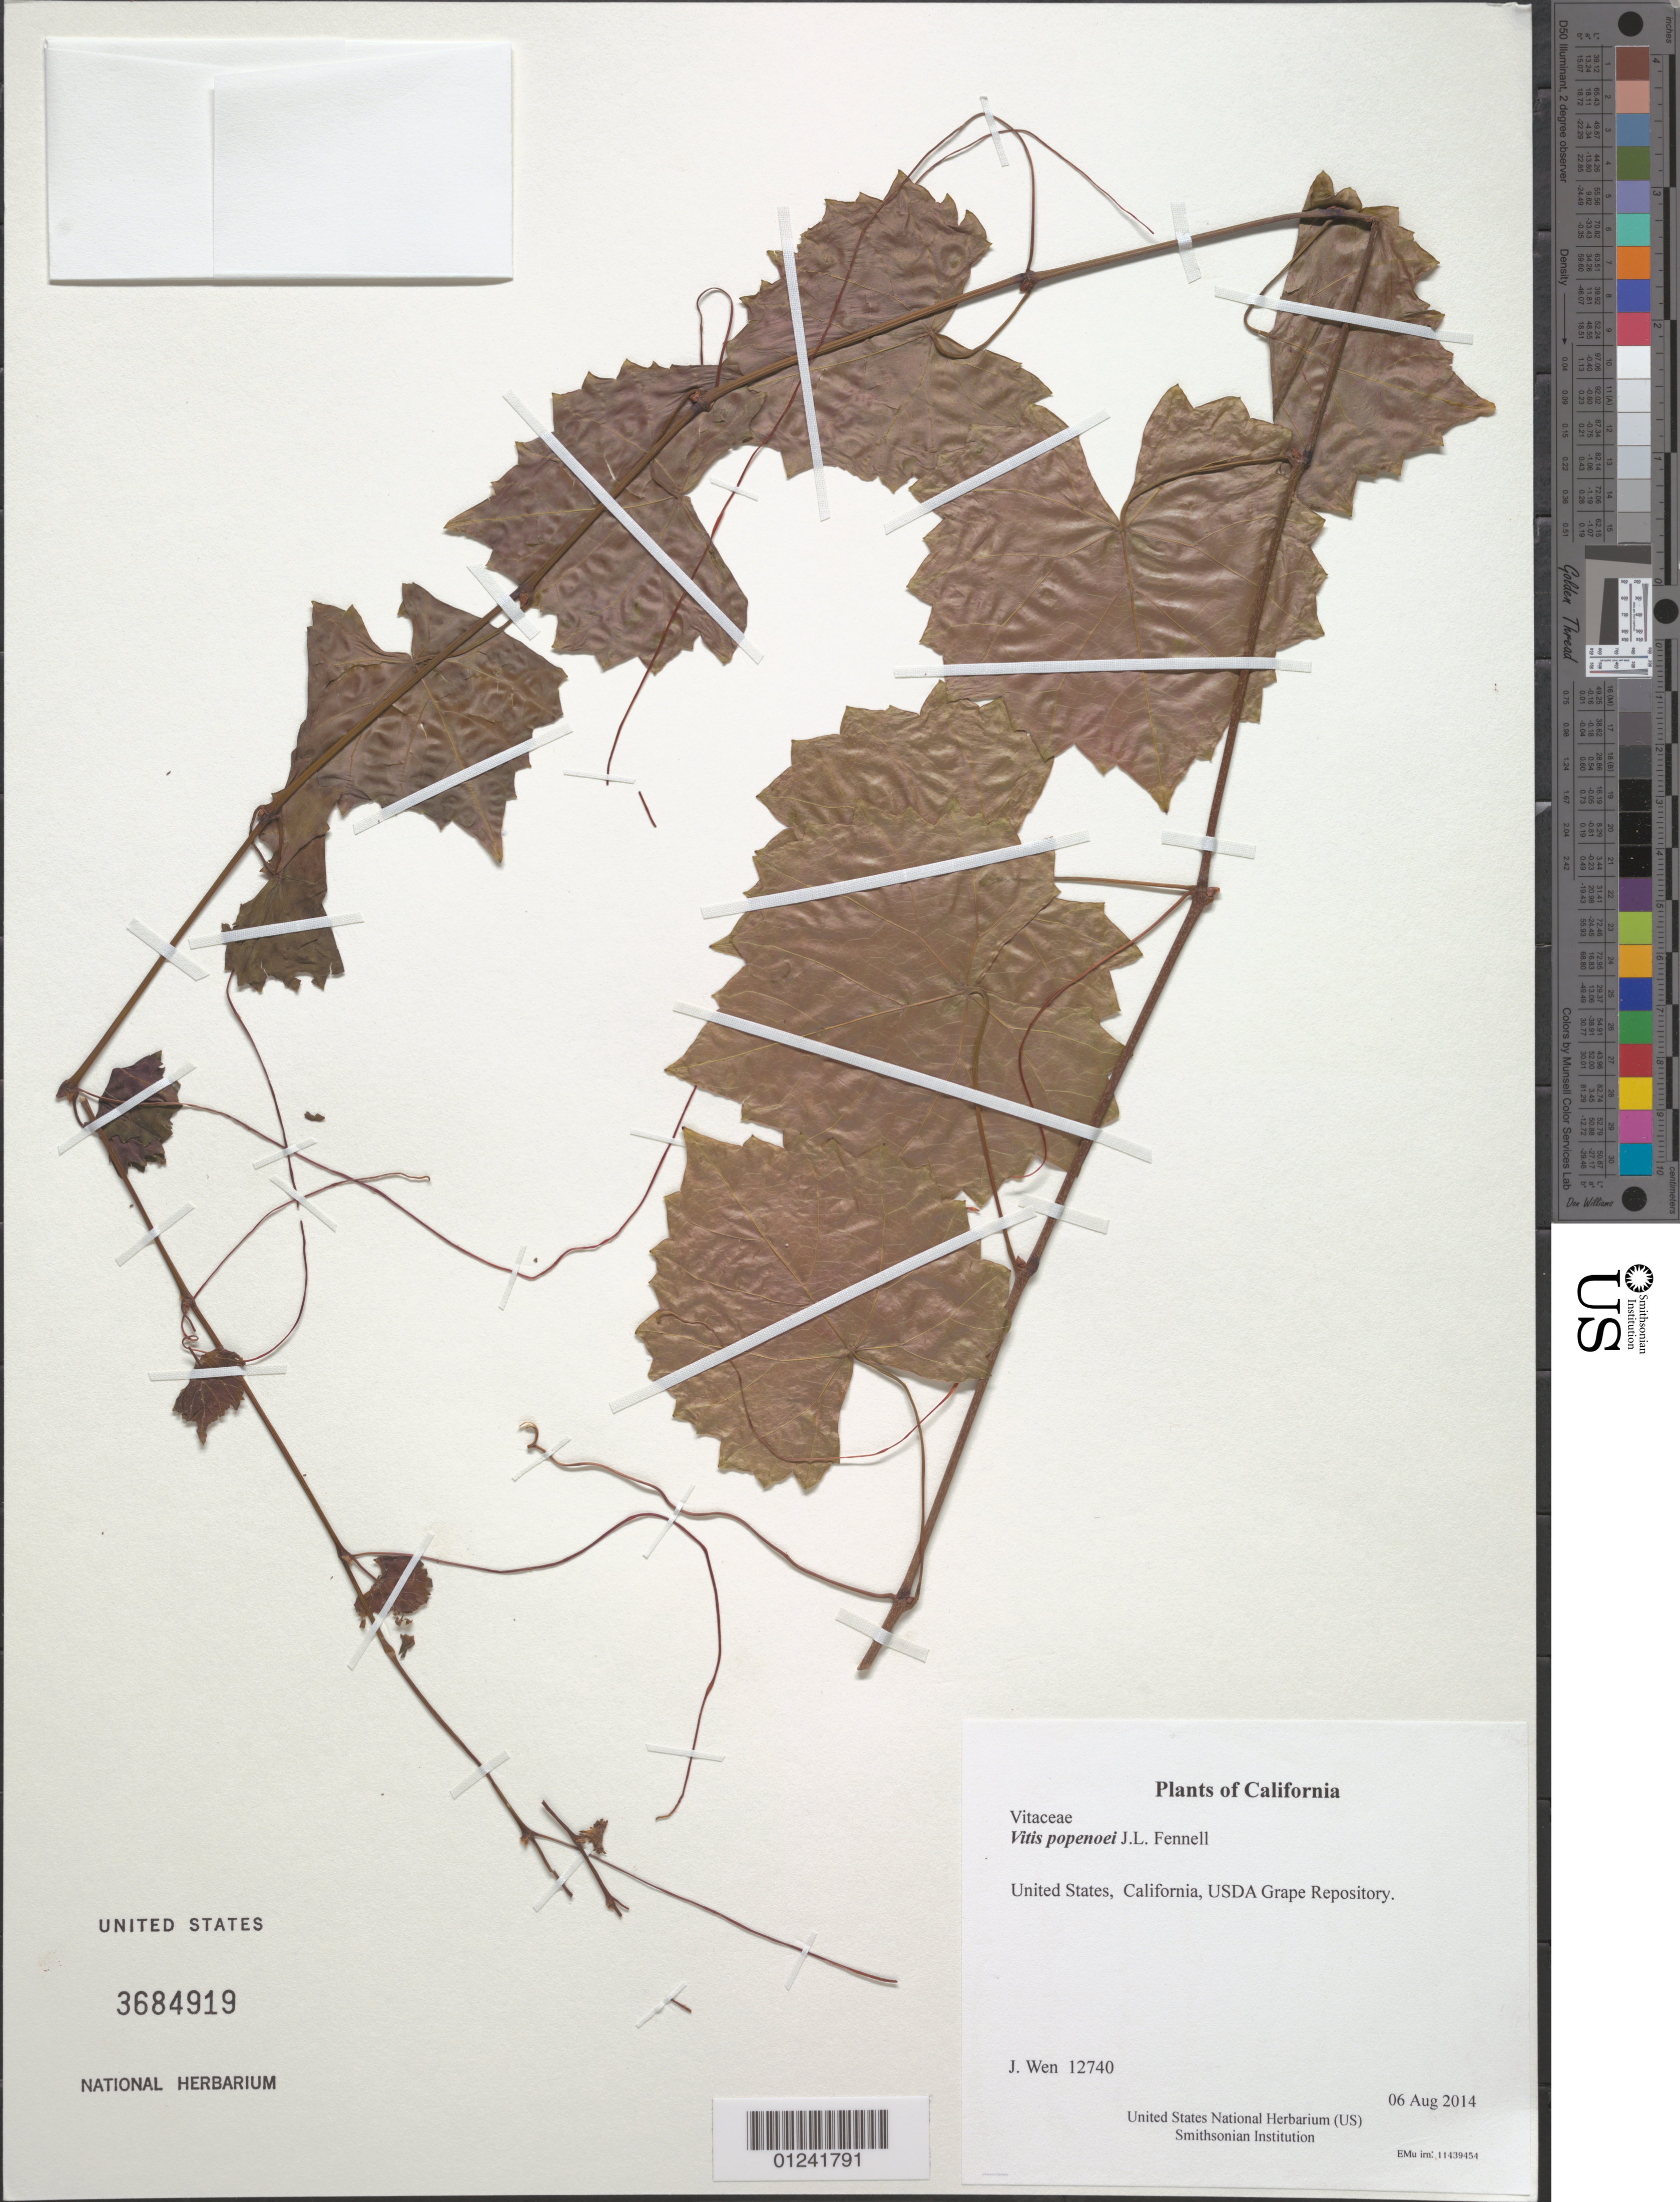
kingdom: Plantae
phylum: Tracheophyta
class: Magnoliopsida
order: Vitales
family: Vitaceae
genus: Vitis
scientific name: Vitis popenoei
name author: J.L. Fennell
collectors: J. Wen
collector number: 12740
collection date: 2014-08-06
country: United States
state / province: California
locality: USDA Grape Repository.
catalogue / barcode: US 3684919